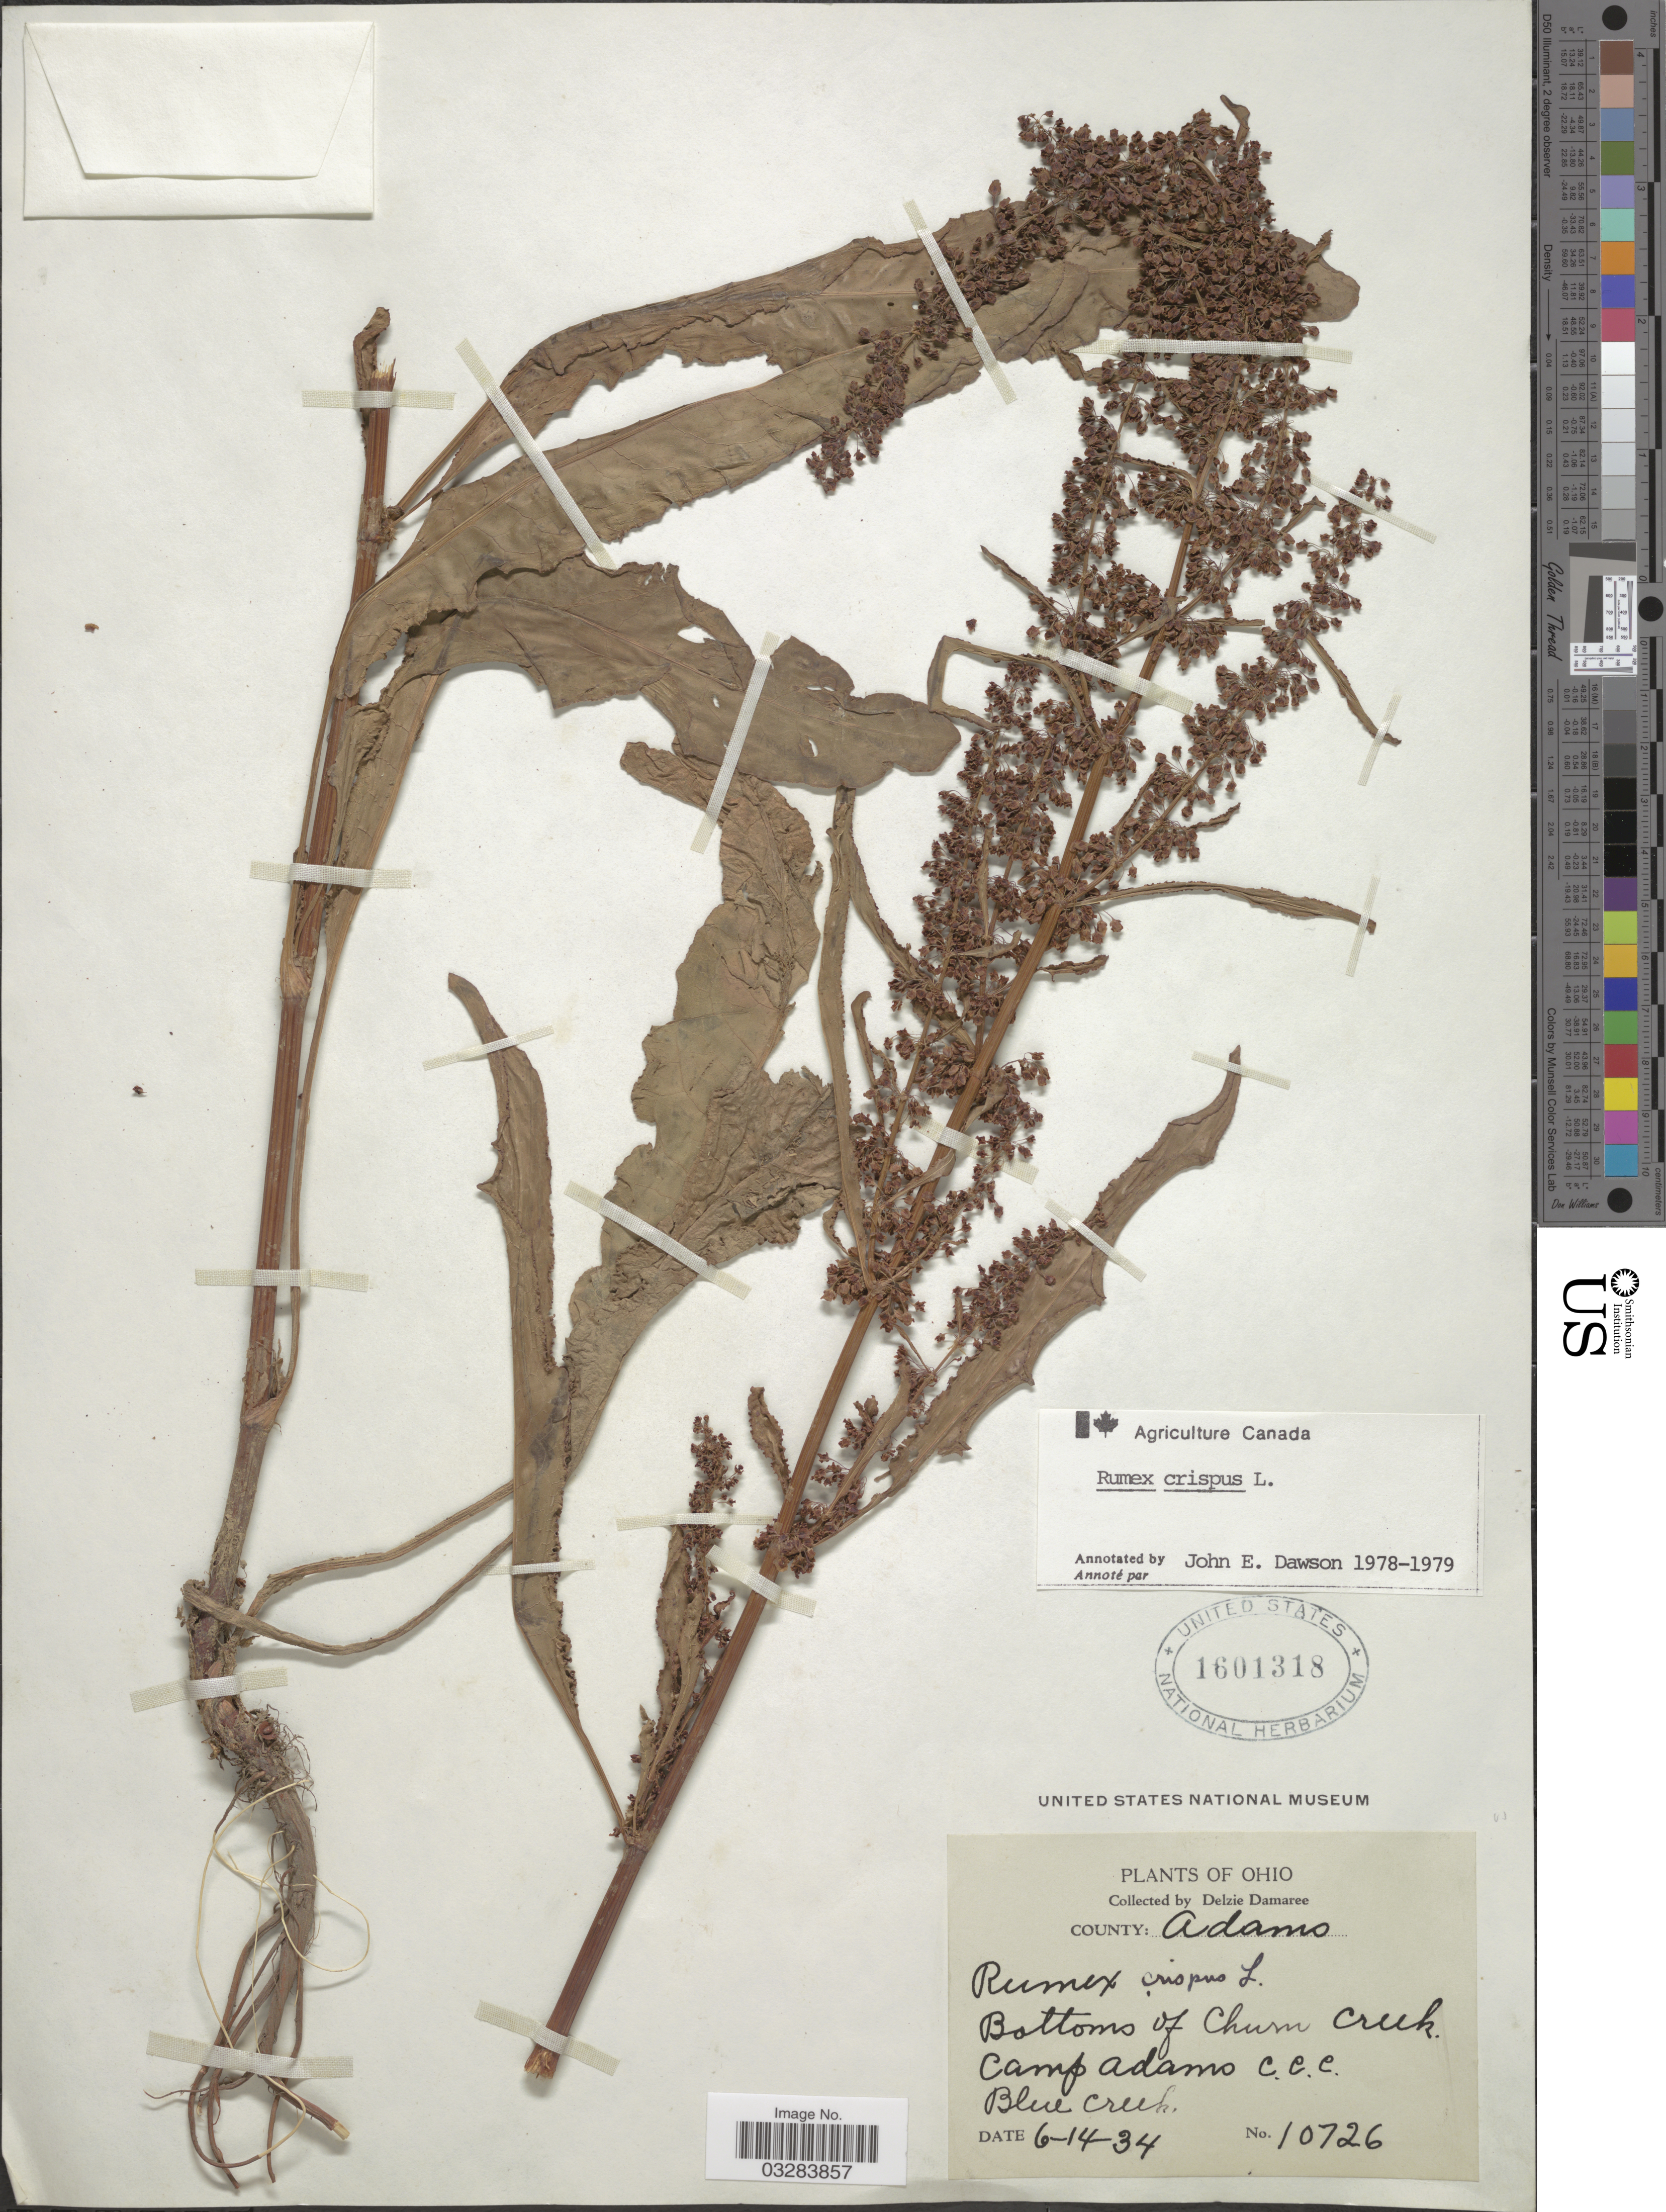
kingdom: Plantae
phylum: Tracheophyta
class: Magnoliopsida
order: Caryophyllales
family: Polygonaceae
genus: Rumex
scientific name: Rumex crispus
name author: L.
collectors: D. Damaree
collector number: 10726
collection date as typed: Transcribed d/m/y: 14/6/34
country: United States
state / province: Ohio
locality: County: Adams, Bottoms of Churn Creek, Camp Adams C.C.C., Blue Creek.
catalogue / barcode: US 1601318